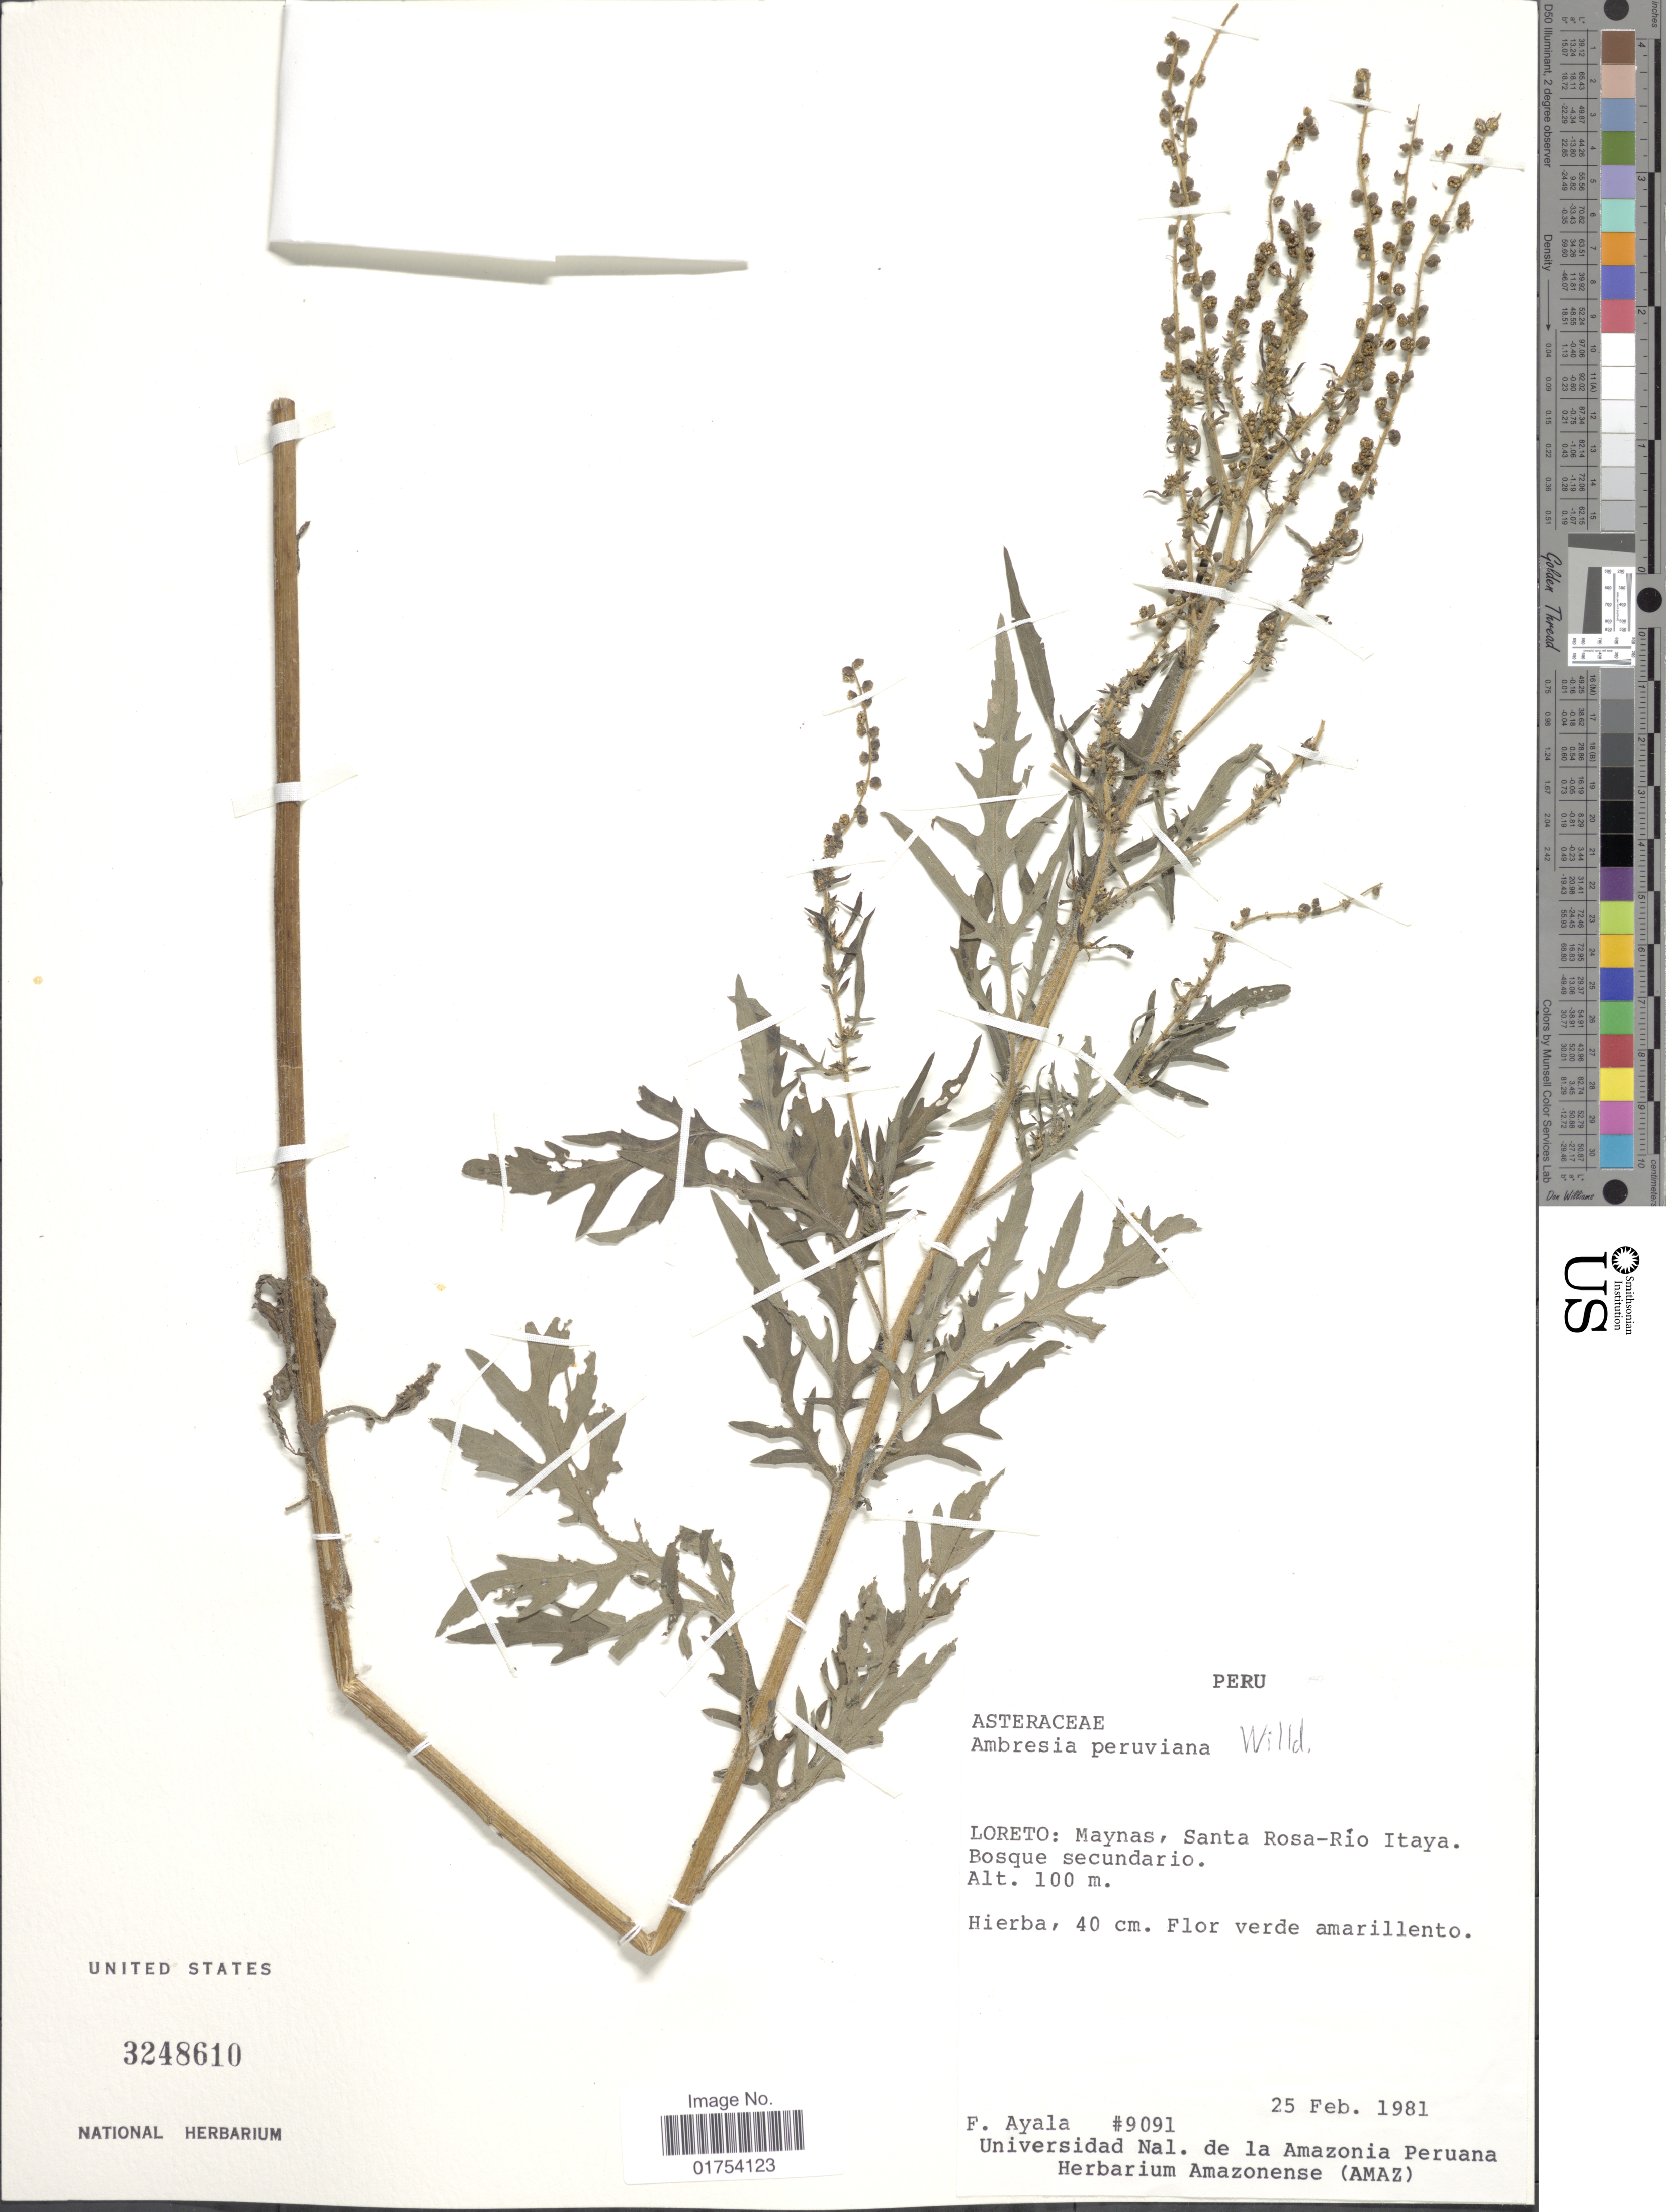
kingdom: Plantae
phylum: Tracheophyta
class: Magnoliopsida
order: Asterales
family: Asteraceae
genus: Ambrosia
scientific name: Ambrosia peruviana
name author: Willd.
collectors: F. Ayala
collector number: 9091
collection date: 1981-02-25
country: Peru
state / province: Loreto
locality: Maynas, Santa Rosa-Rio Itaya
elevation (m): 100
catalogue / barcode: US 3248610